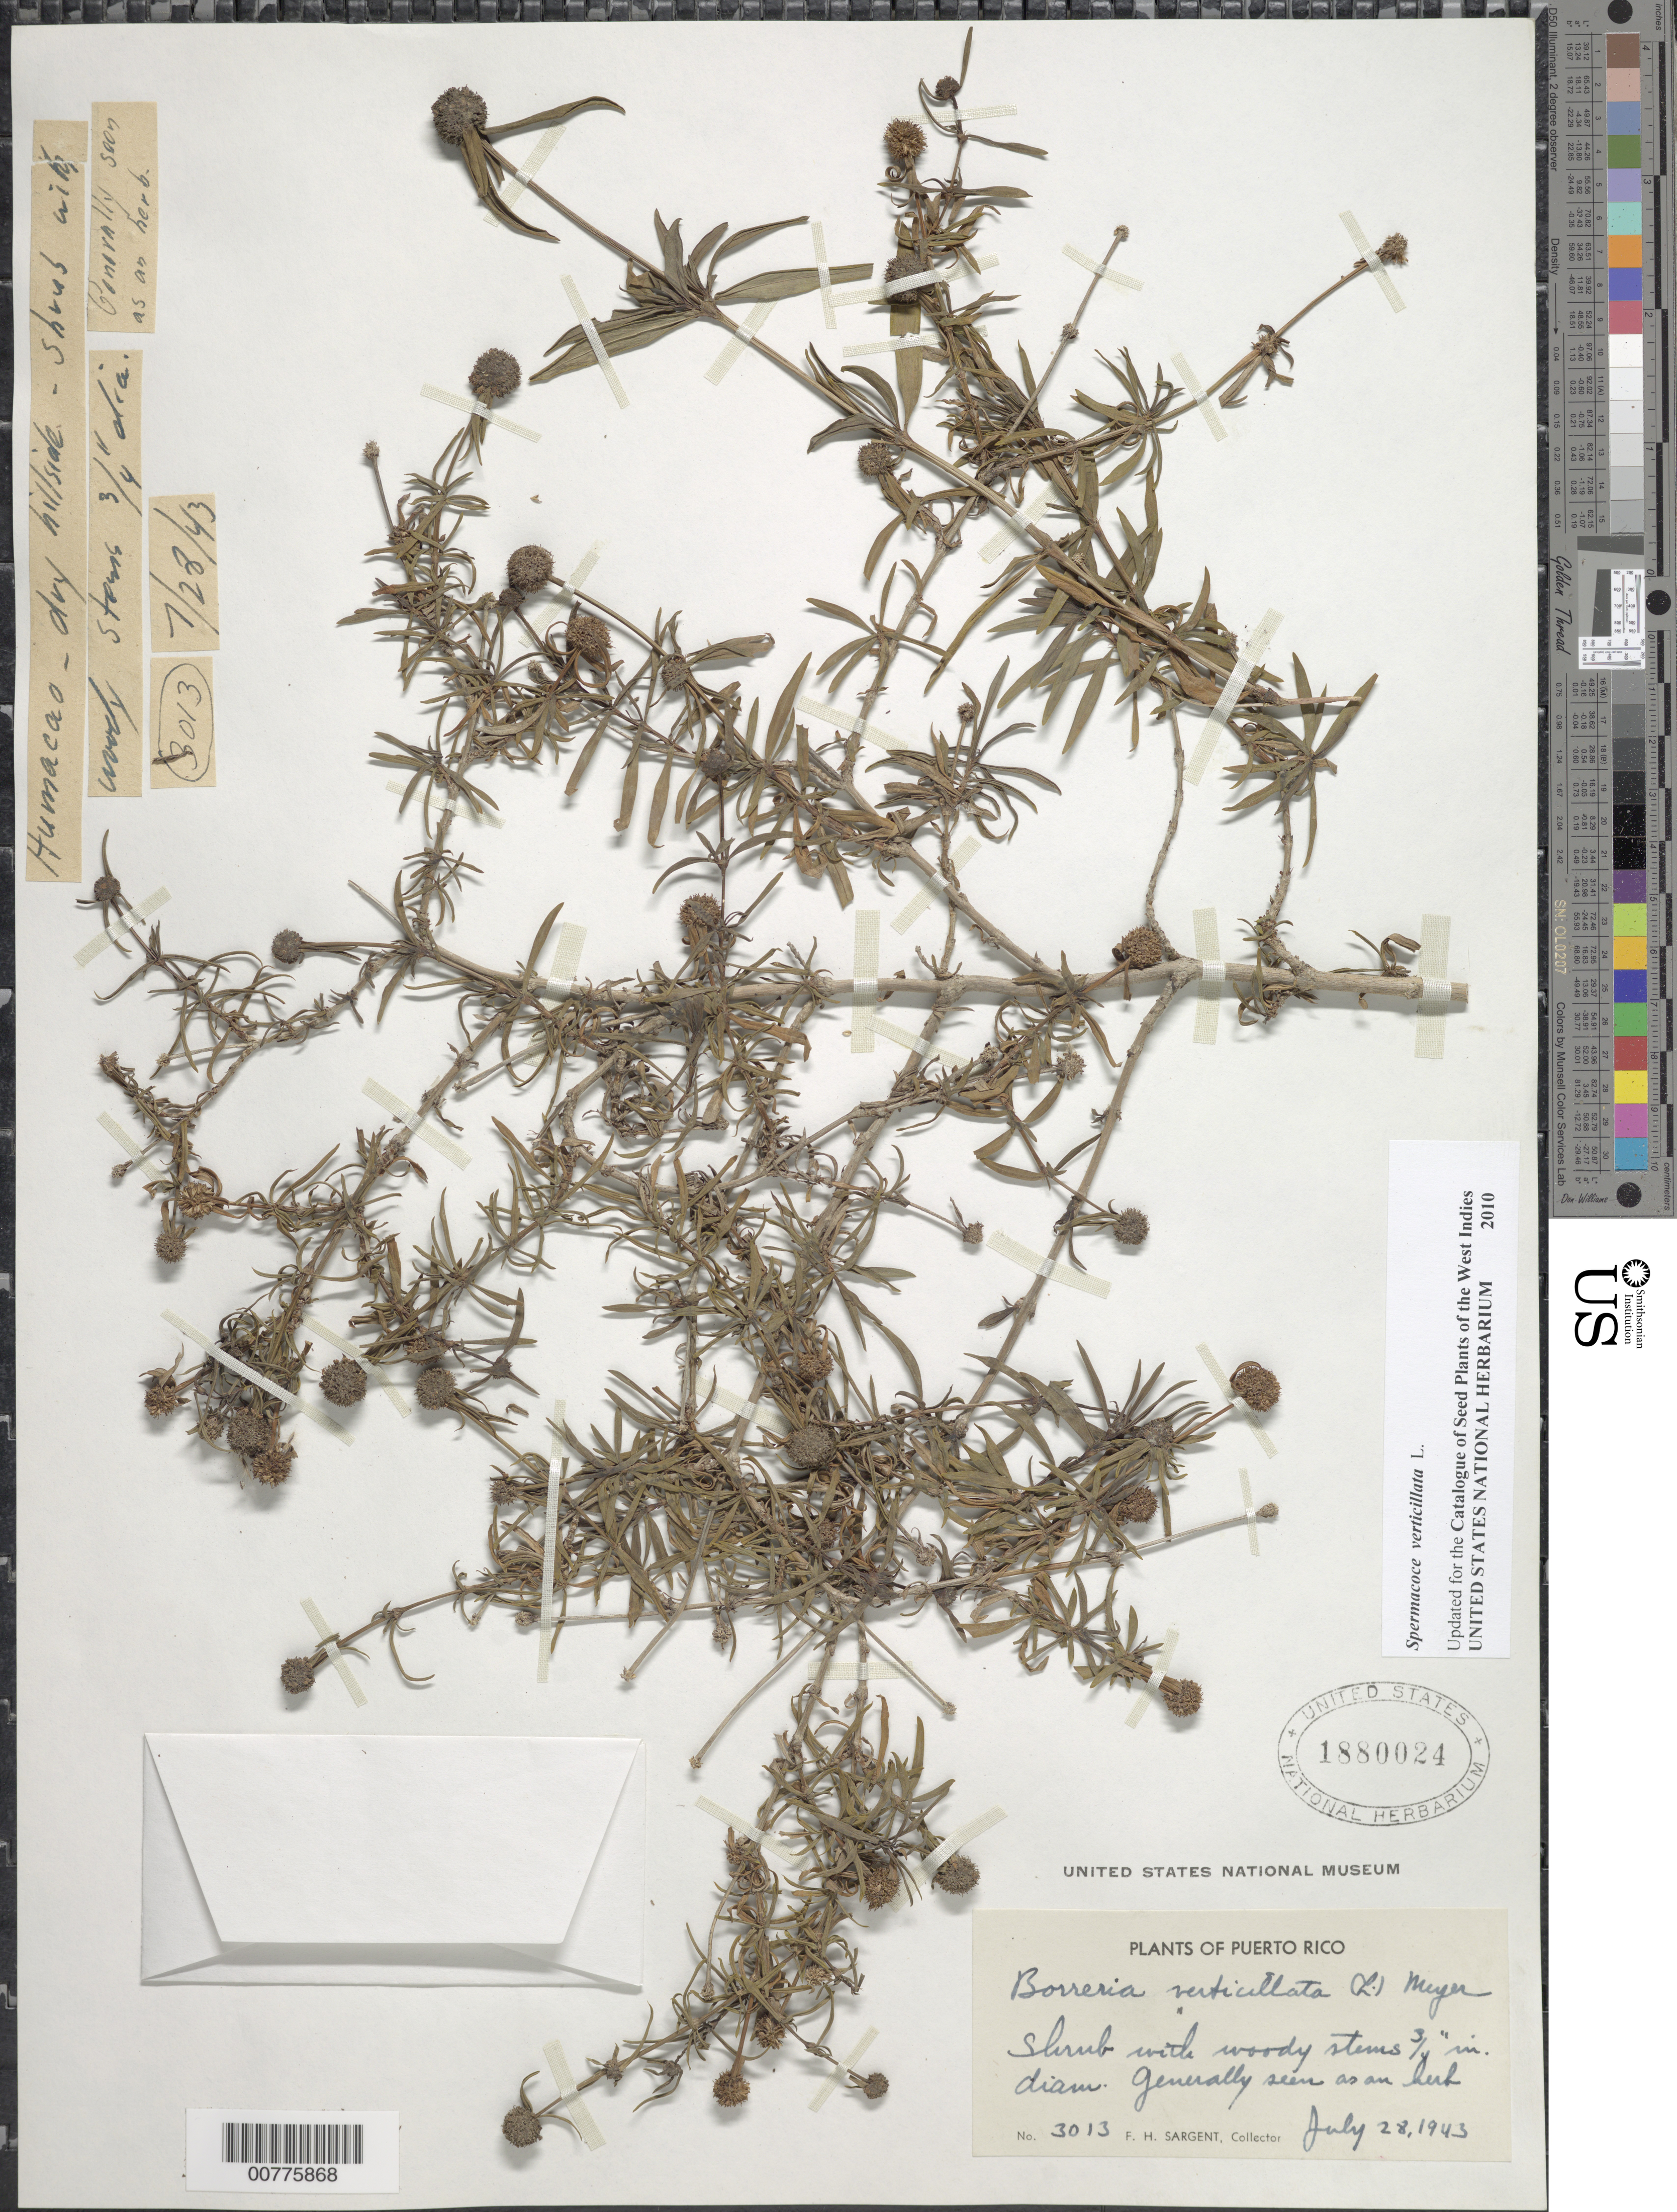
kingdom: Plantae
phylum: Tracheophyta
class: Magnoliopsida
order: Gentianales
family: Rubiaceae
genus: Spermacoce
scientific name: Spermacoce verticillata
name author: L.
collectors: F. H. Sargent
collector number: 3013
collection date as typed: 28 Jul 1943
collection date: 1943-07-28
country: Puerto Rico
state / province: Humacao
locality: Humacao, dry hillside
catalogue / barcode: US 1880024